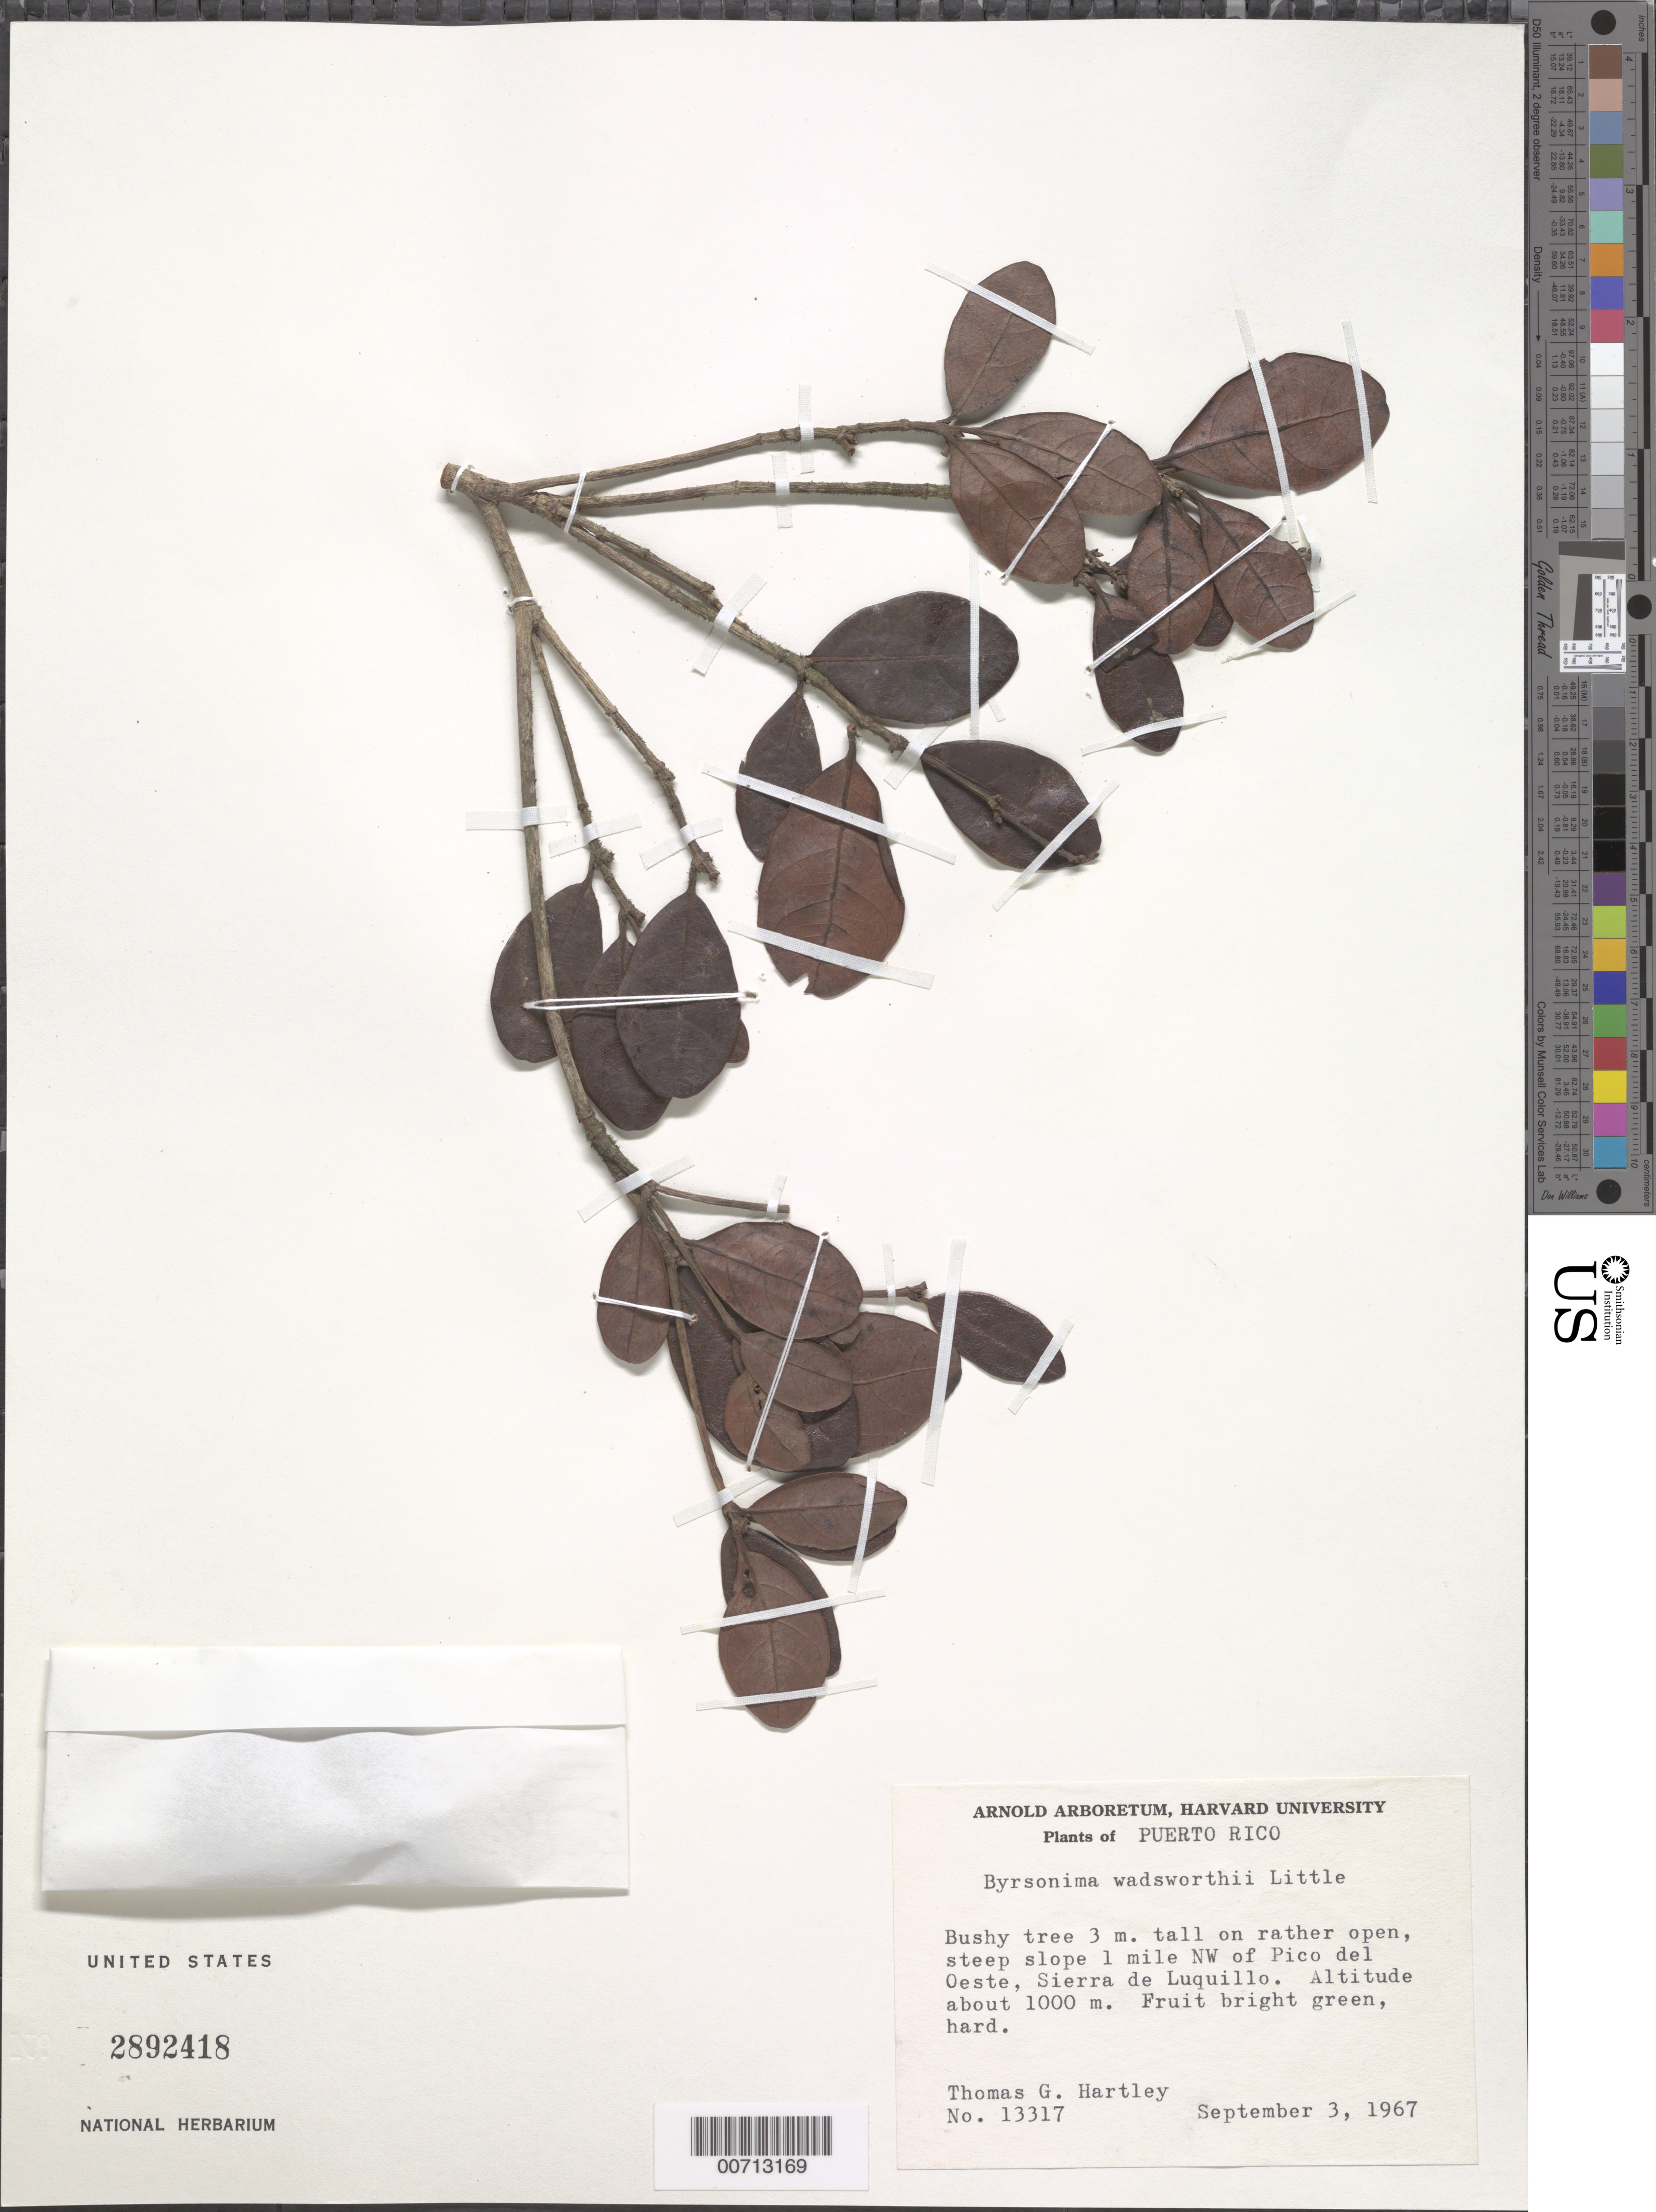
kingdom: Plantae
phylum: Tracheophyta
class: Magnoliopsida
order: Malpighiales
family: Malpighiaceae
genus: Byrsonima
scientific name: Byrsonima wadsworthii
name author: Little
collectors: T. G. Hartley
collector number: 13317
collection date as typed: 03 Sep 1967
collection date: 1967-09-03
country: Puerto Rico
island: Greater Antilles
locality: Sierra de Luquillo, 1 mi NW of Pico del Oeste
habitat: On rather open, steep slope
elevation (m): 1000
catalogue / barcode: US 2892418